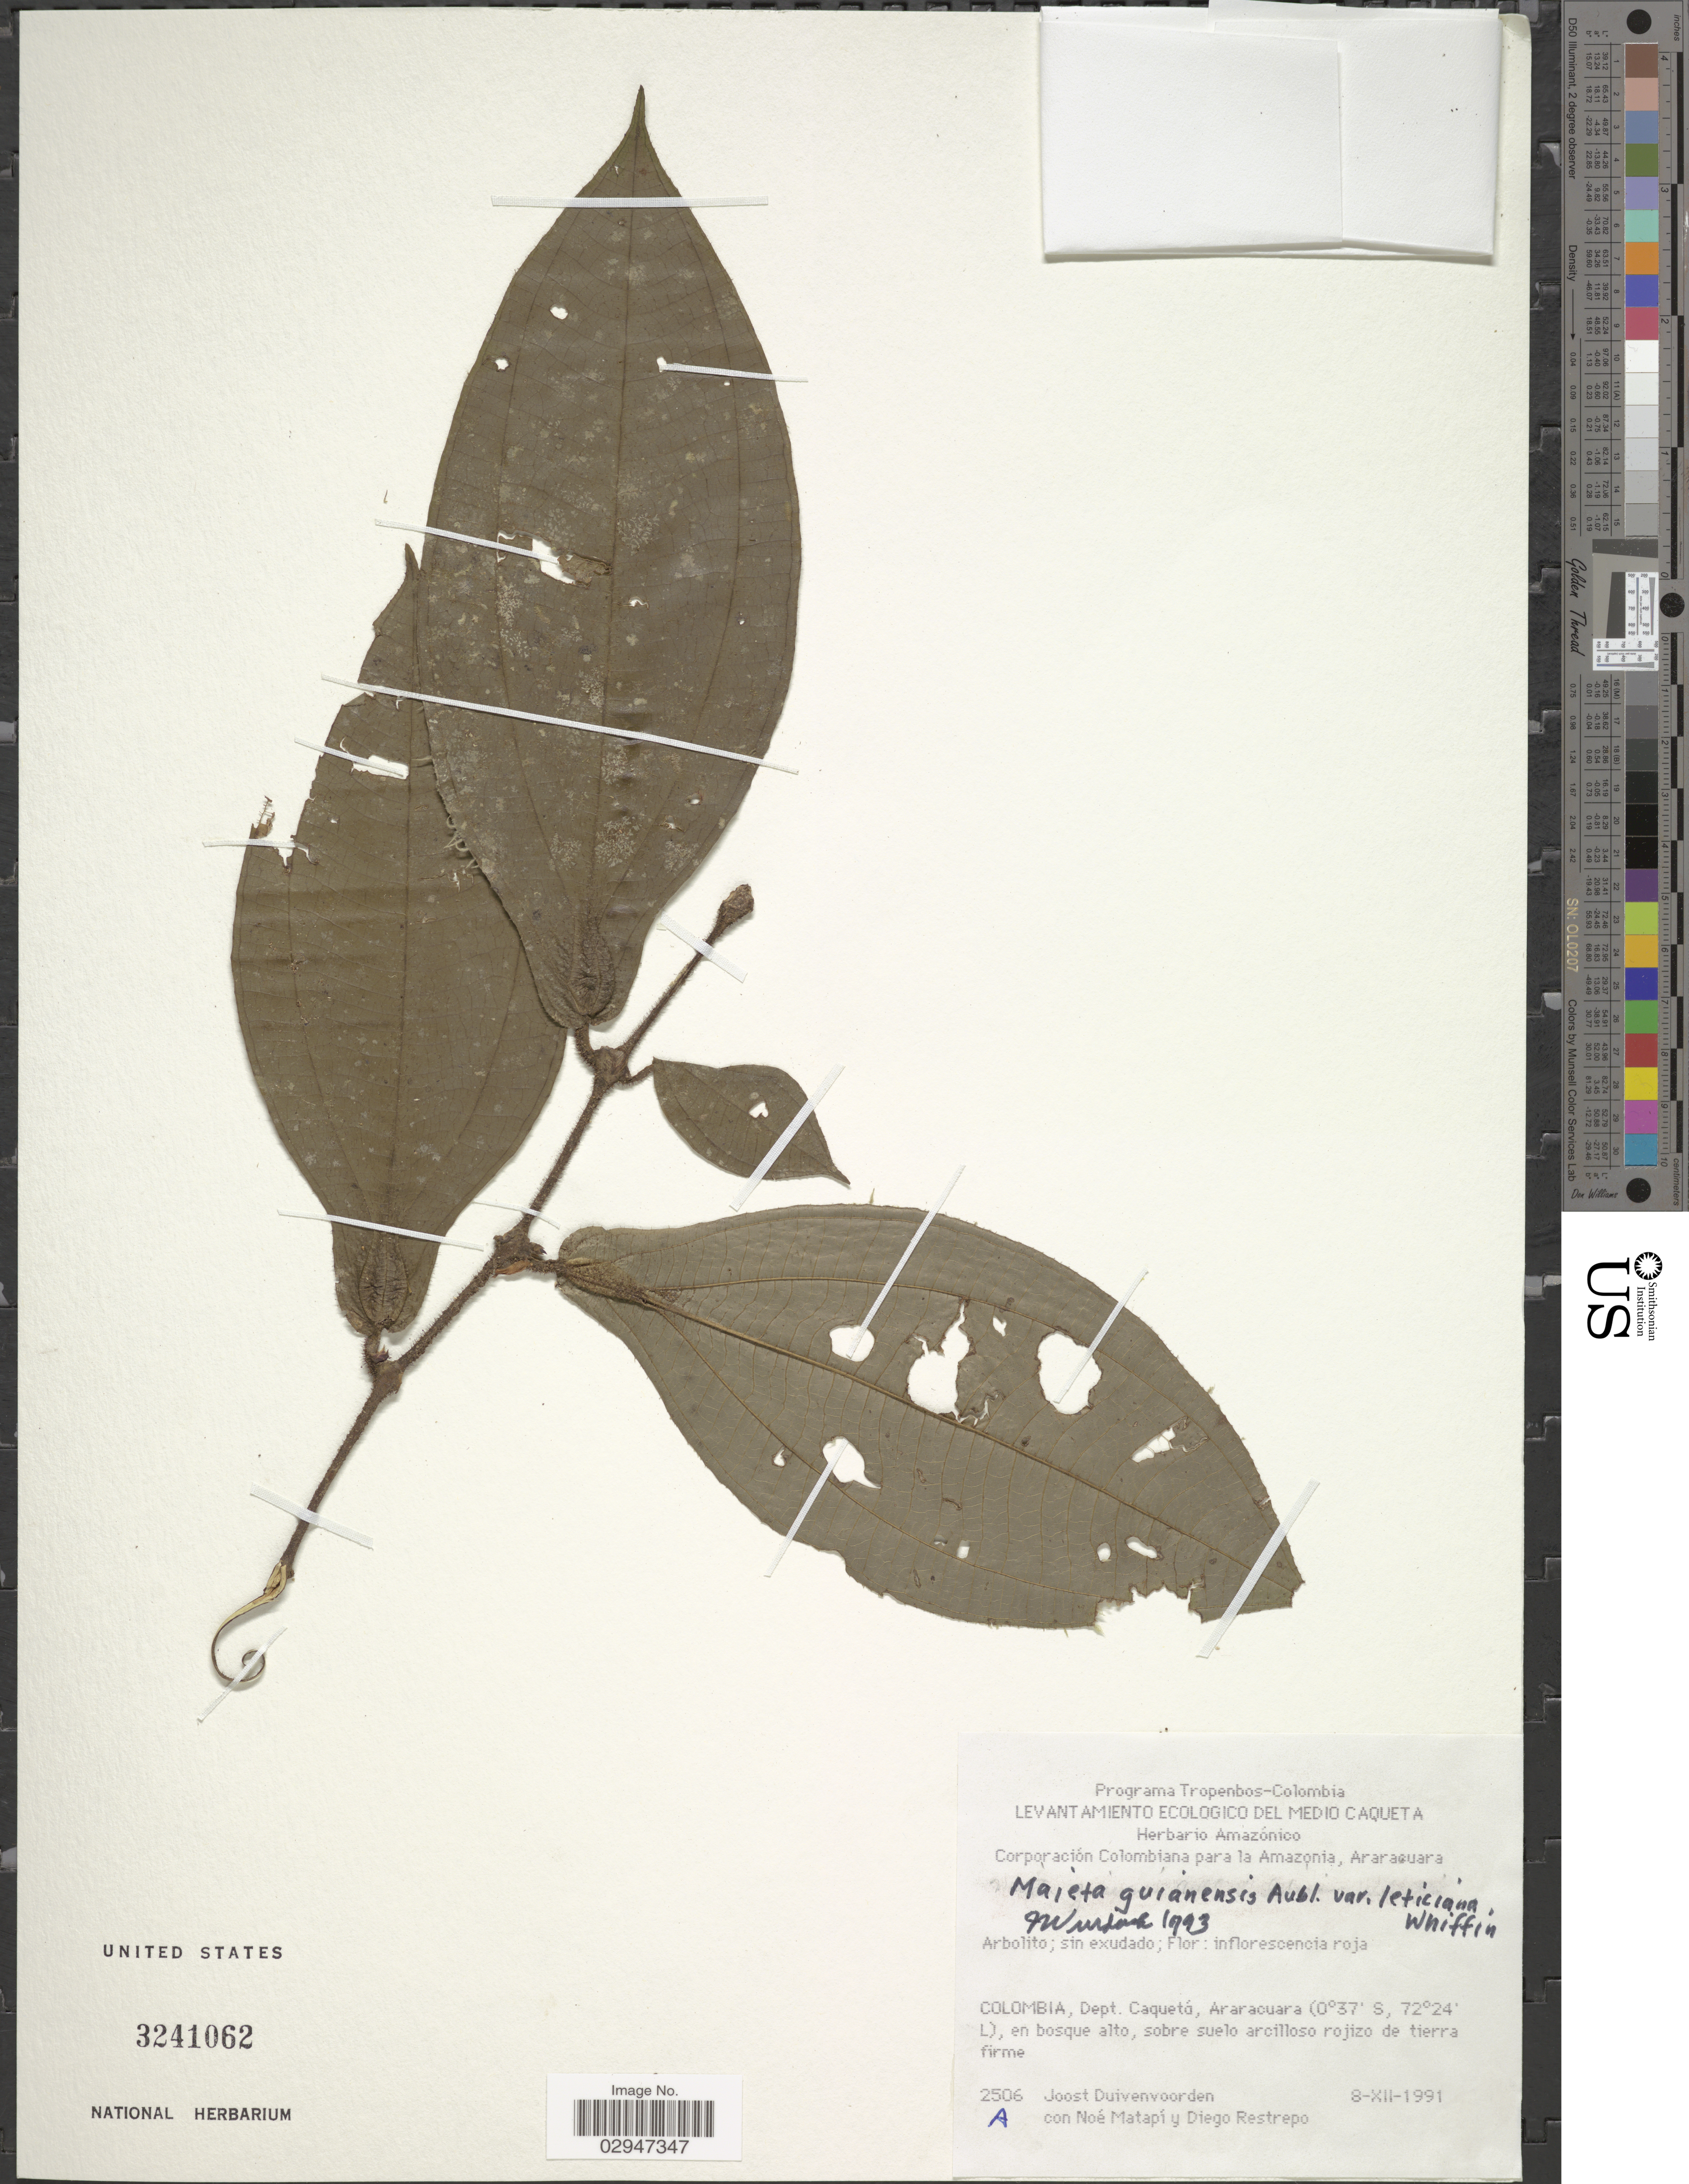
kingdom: Plantae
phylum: Tracheophyta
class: Magnoliopsida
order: Myrtales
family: Melastomataceae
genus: Maieta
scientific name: Maieta guianensis var. leticiana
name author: Whiffin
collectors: J. Duivenvoorden, N. Matapi & D. Restrepo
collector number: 2506A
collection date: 1991-12-08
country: Colombia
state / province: Caquetá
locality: Dept. Caquetá, Araracuara.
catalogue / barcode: US 3241062